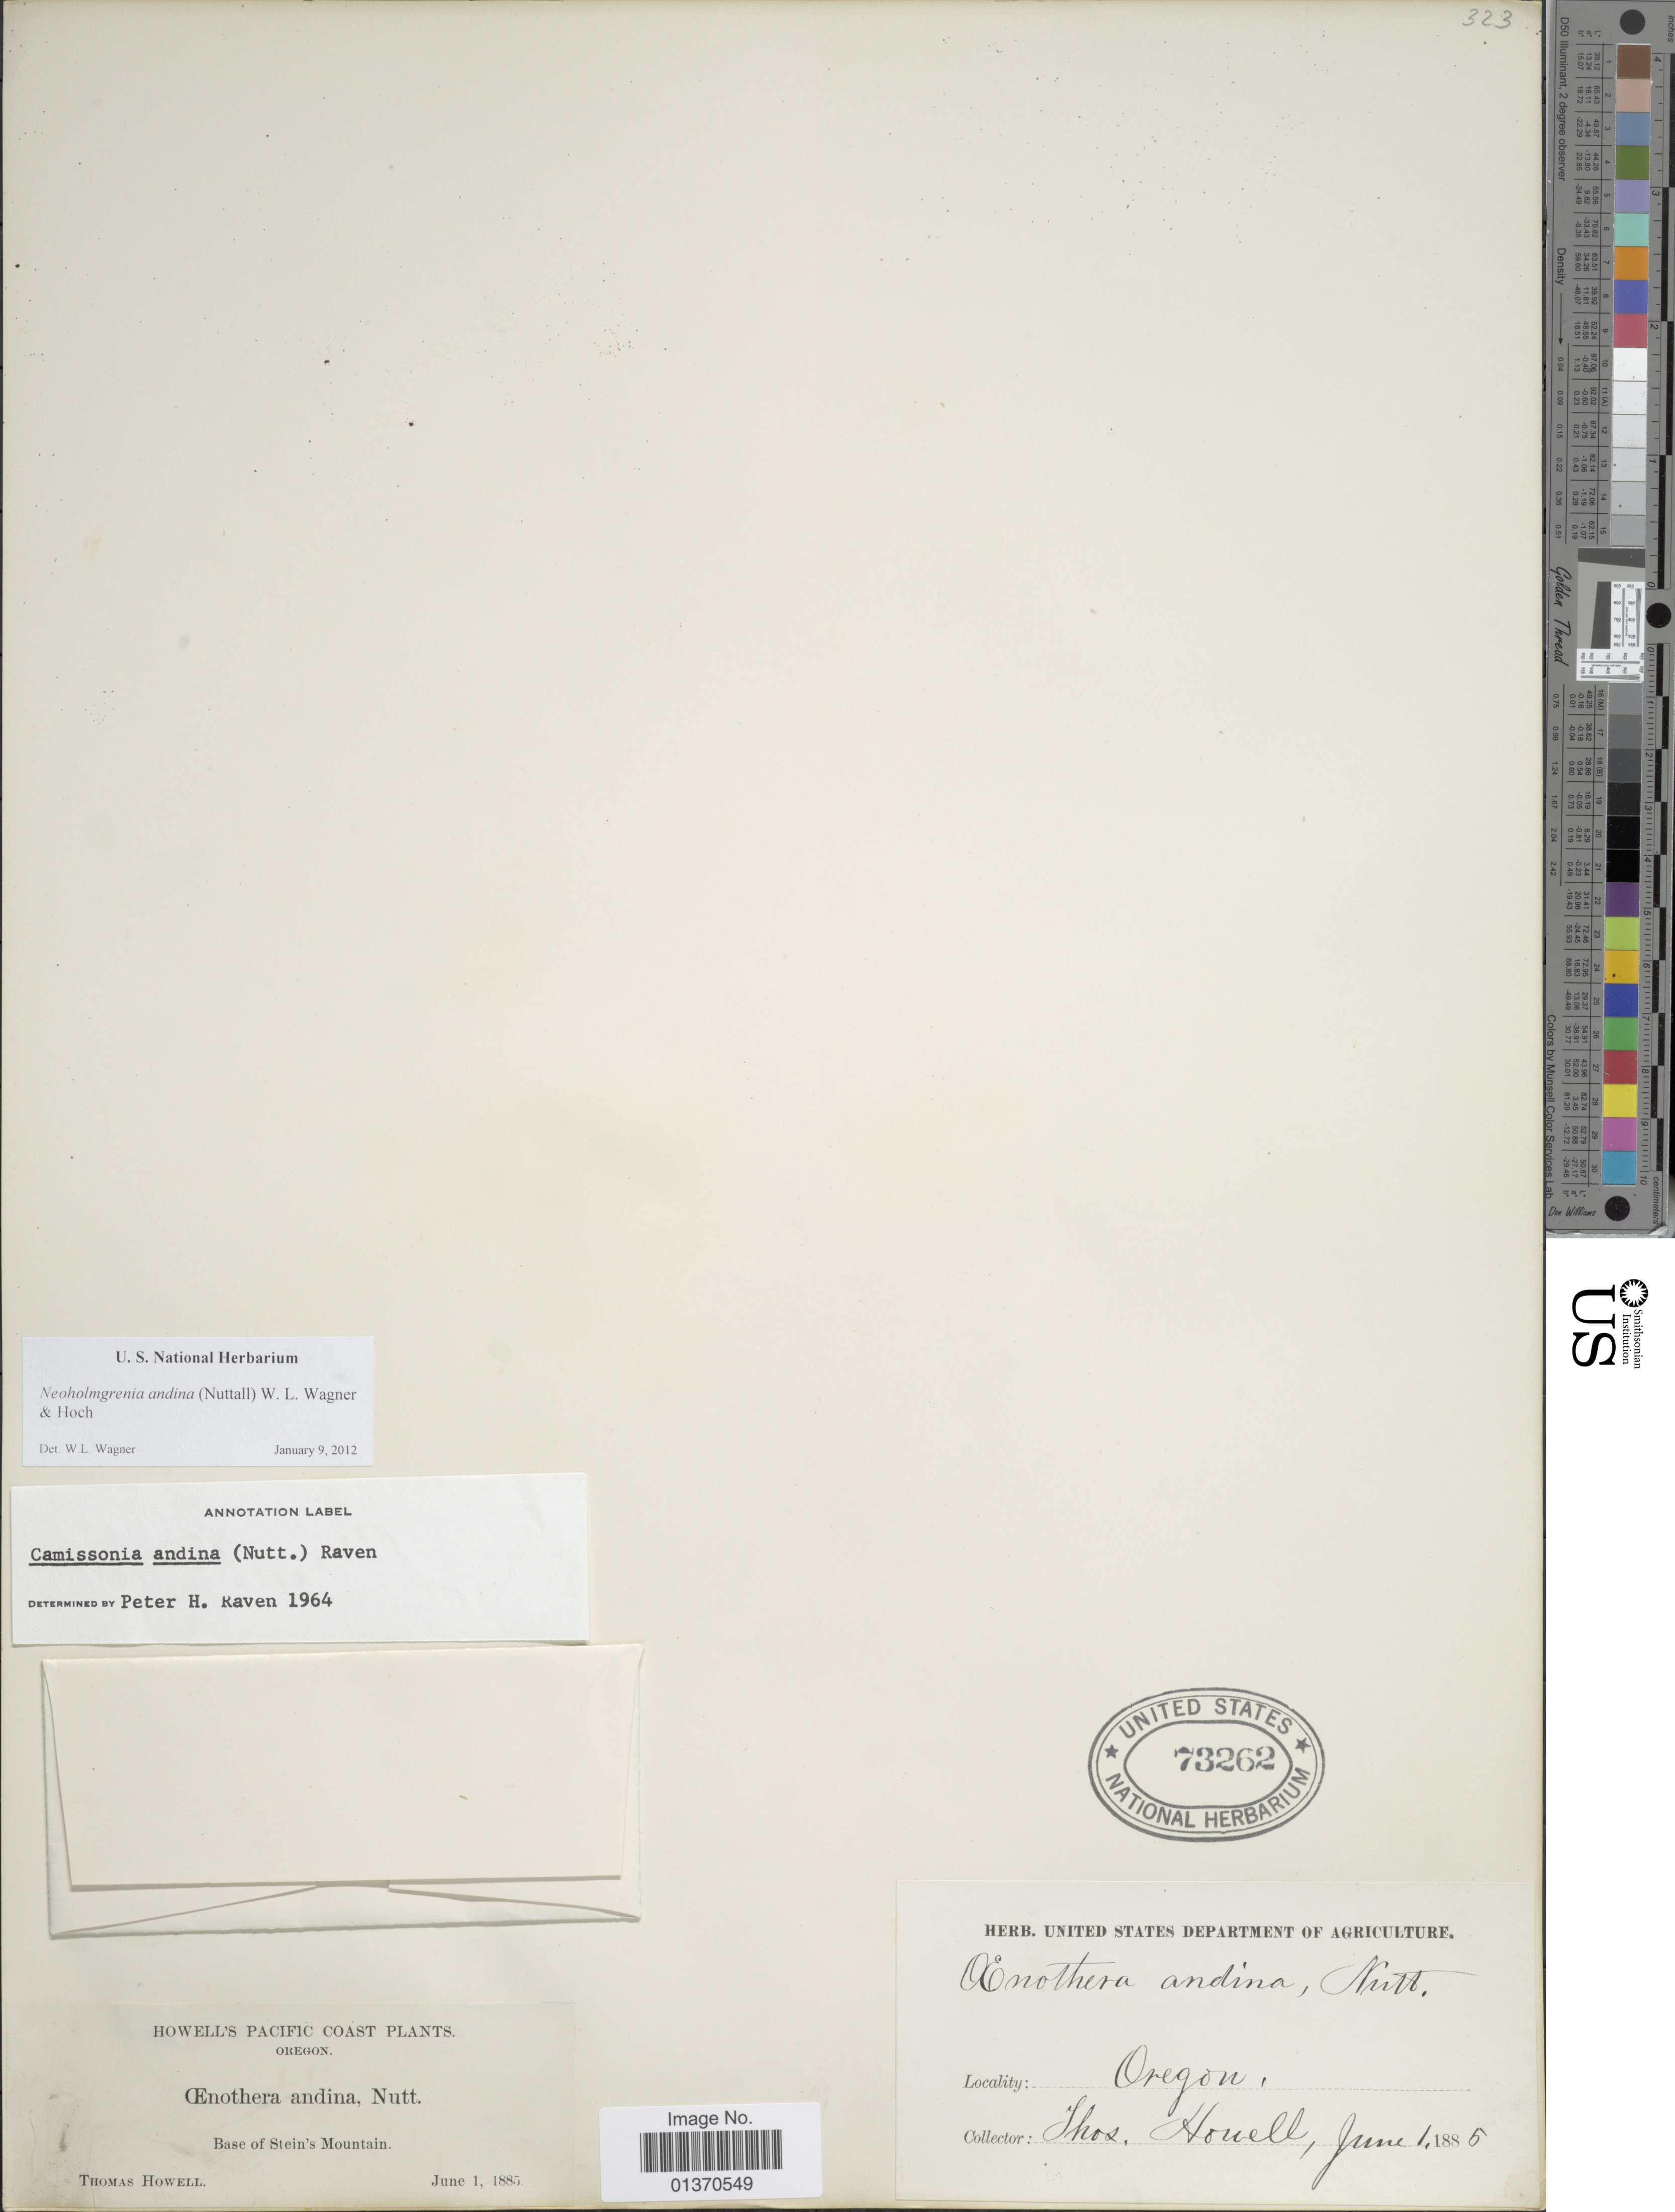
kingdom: Plantae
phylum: Tracheophyta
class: Magnoliopsida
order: Myrtales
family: Onagraceae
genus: Neoholmgrenia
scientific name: Neoholmgrenia andina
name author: (Nutt.) W.L. Wagner & Hoch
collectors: T. Howell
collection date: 1885-06-01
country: United States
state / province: Oregon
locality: Pacific Coast Plants, Base of Stein's Mountain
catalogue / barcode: US 73262